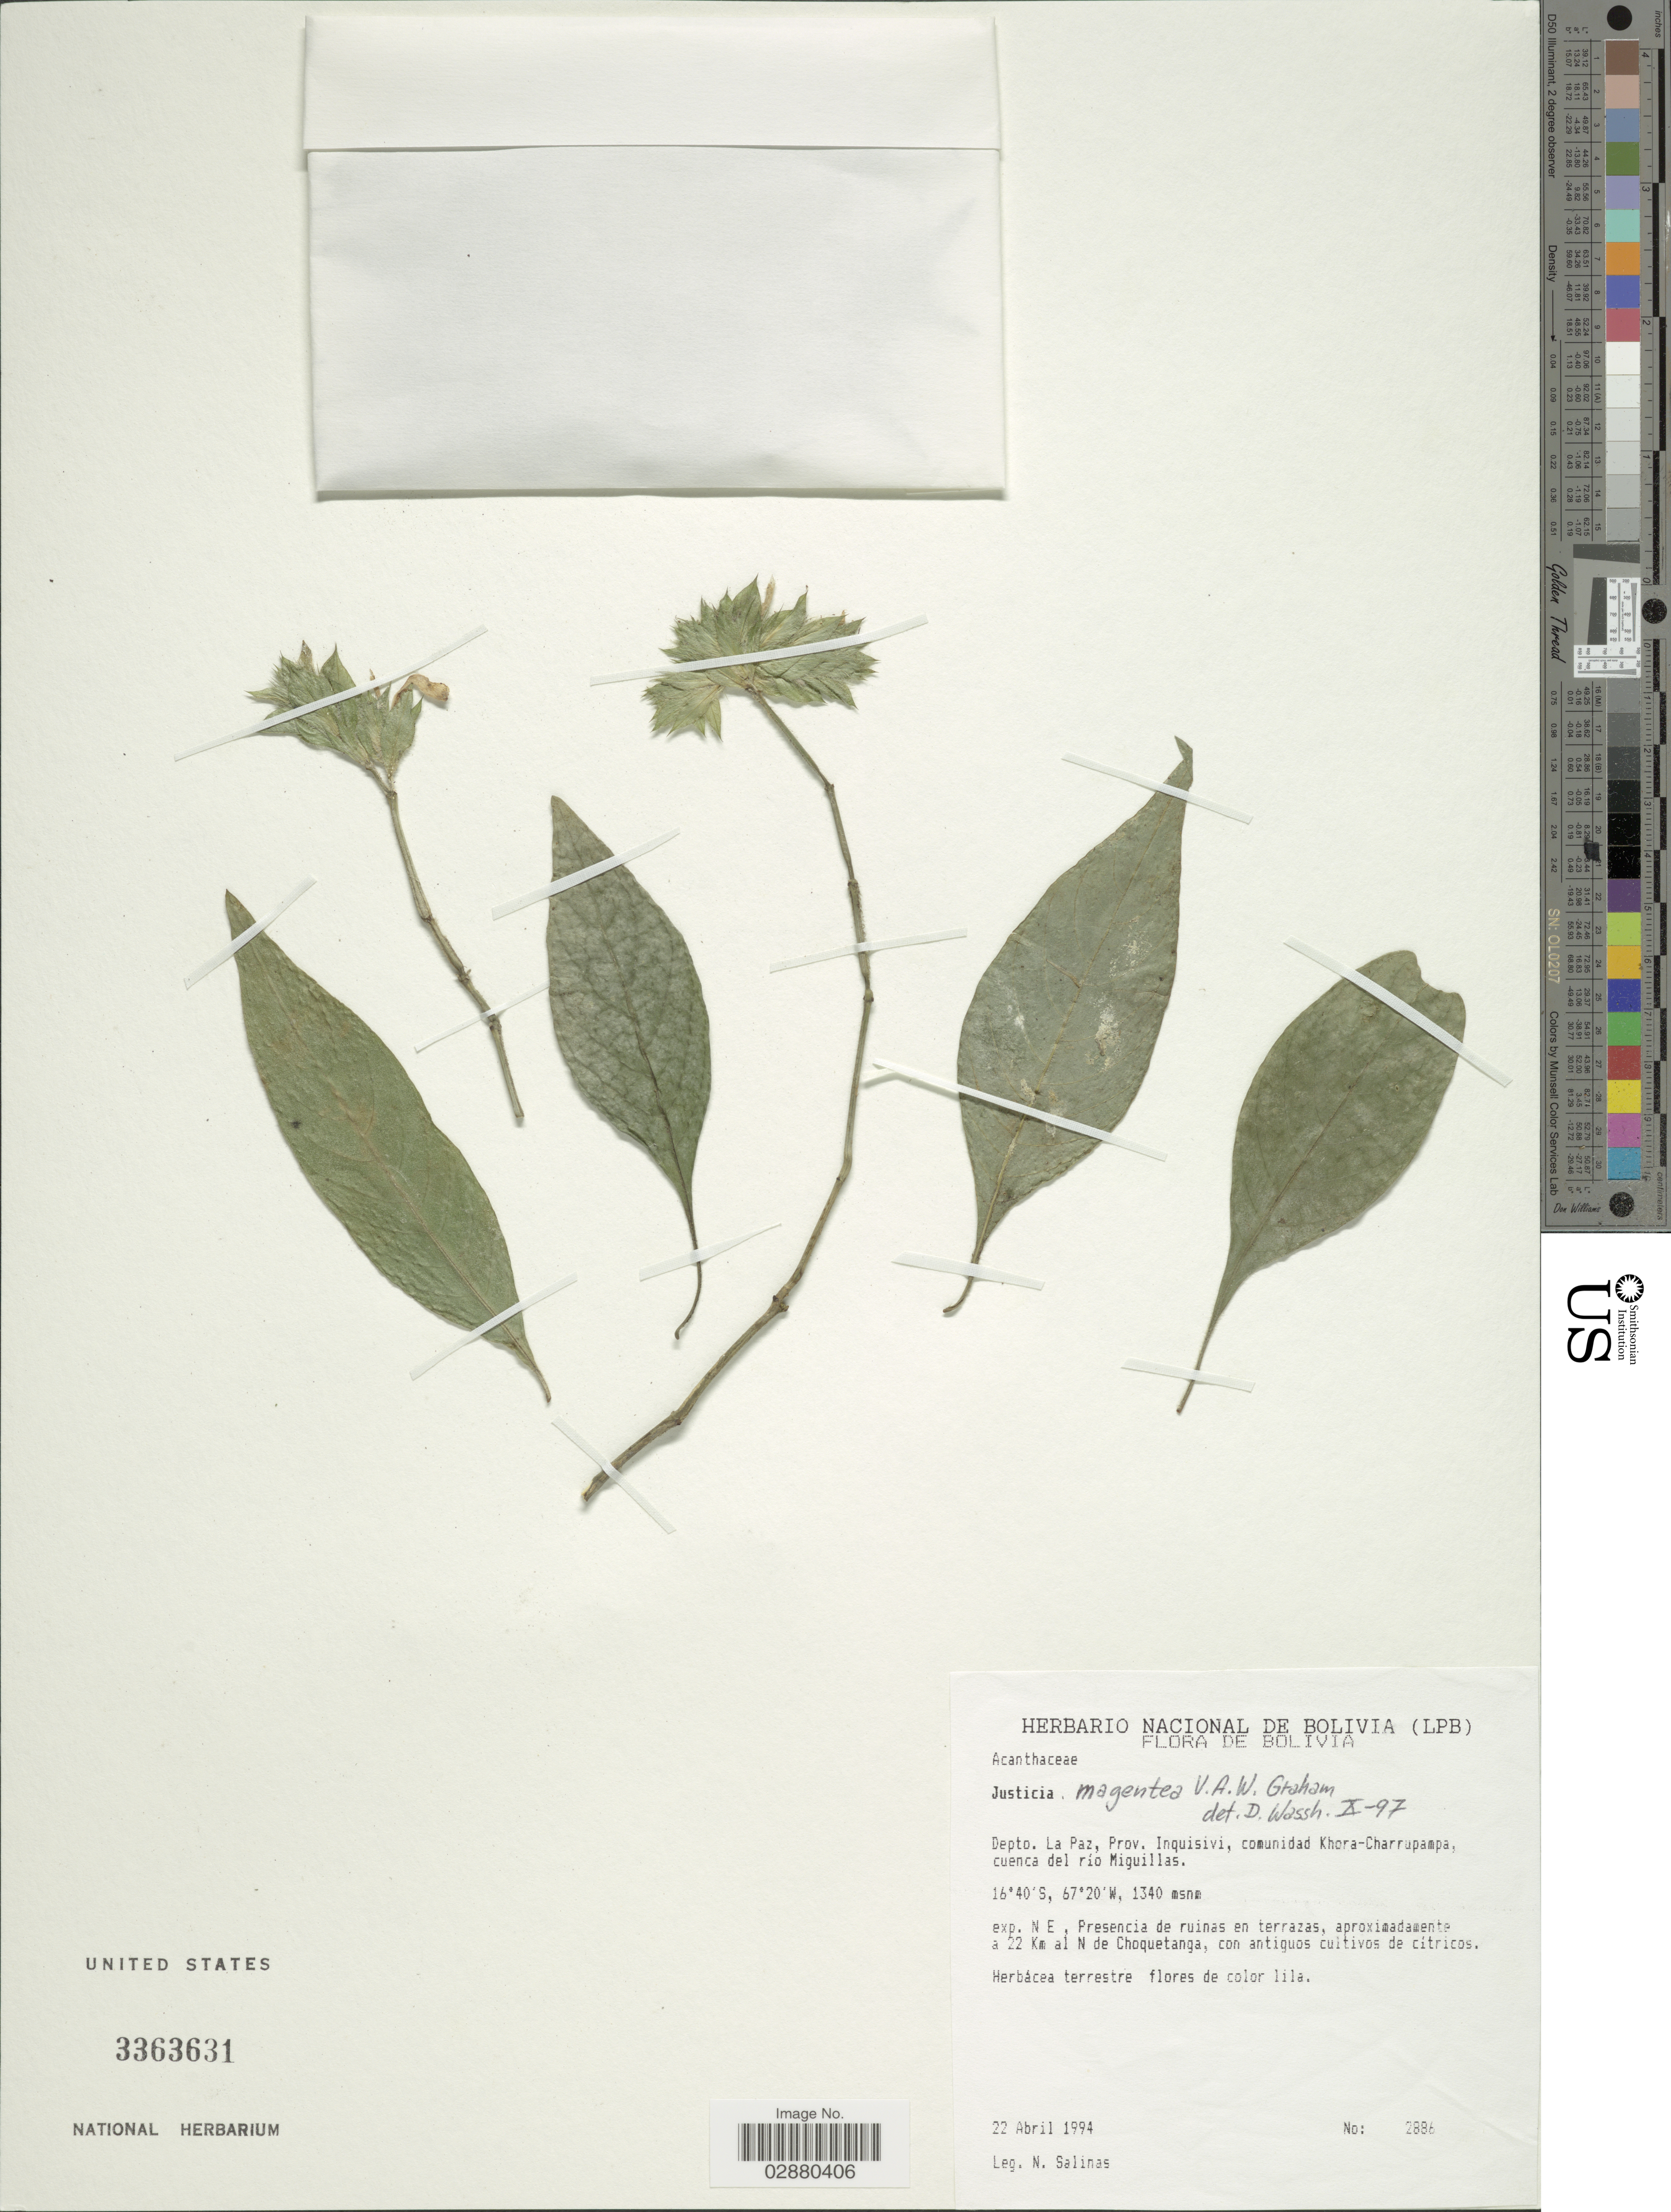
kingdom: Plantae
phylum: Tracheophyta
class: Magnoliopsida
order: Lamiales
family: Acanthaceae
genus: Justicia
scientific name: Justicia ramulosa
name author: (Morong) V.A.W. Graham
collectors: N. Salinas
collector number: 2886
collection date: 1994-04-22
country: Bolivia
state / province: La Paz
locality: Depto. La Paz, Prov. Inquisivi, comunidad Khora-Charrupampa, cuenca del río Miquillas. exp. N E, Presencia de ruinas en terrazas, approximadamente a 22 Km al N de Choquetanga, con antiguos cultivos de cítricos.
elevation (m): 1340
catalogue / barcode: US 3363631